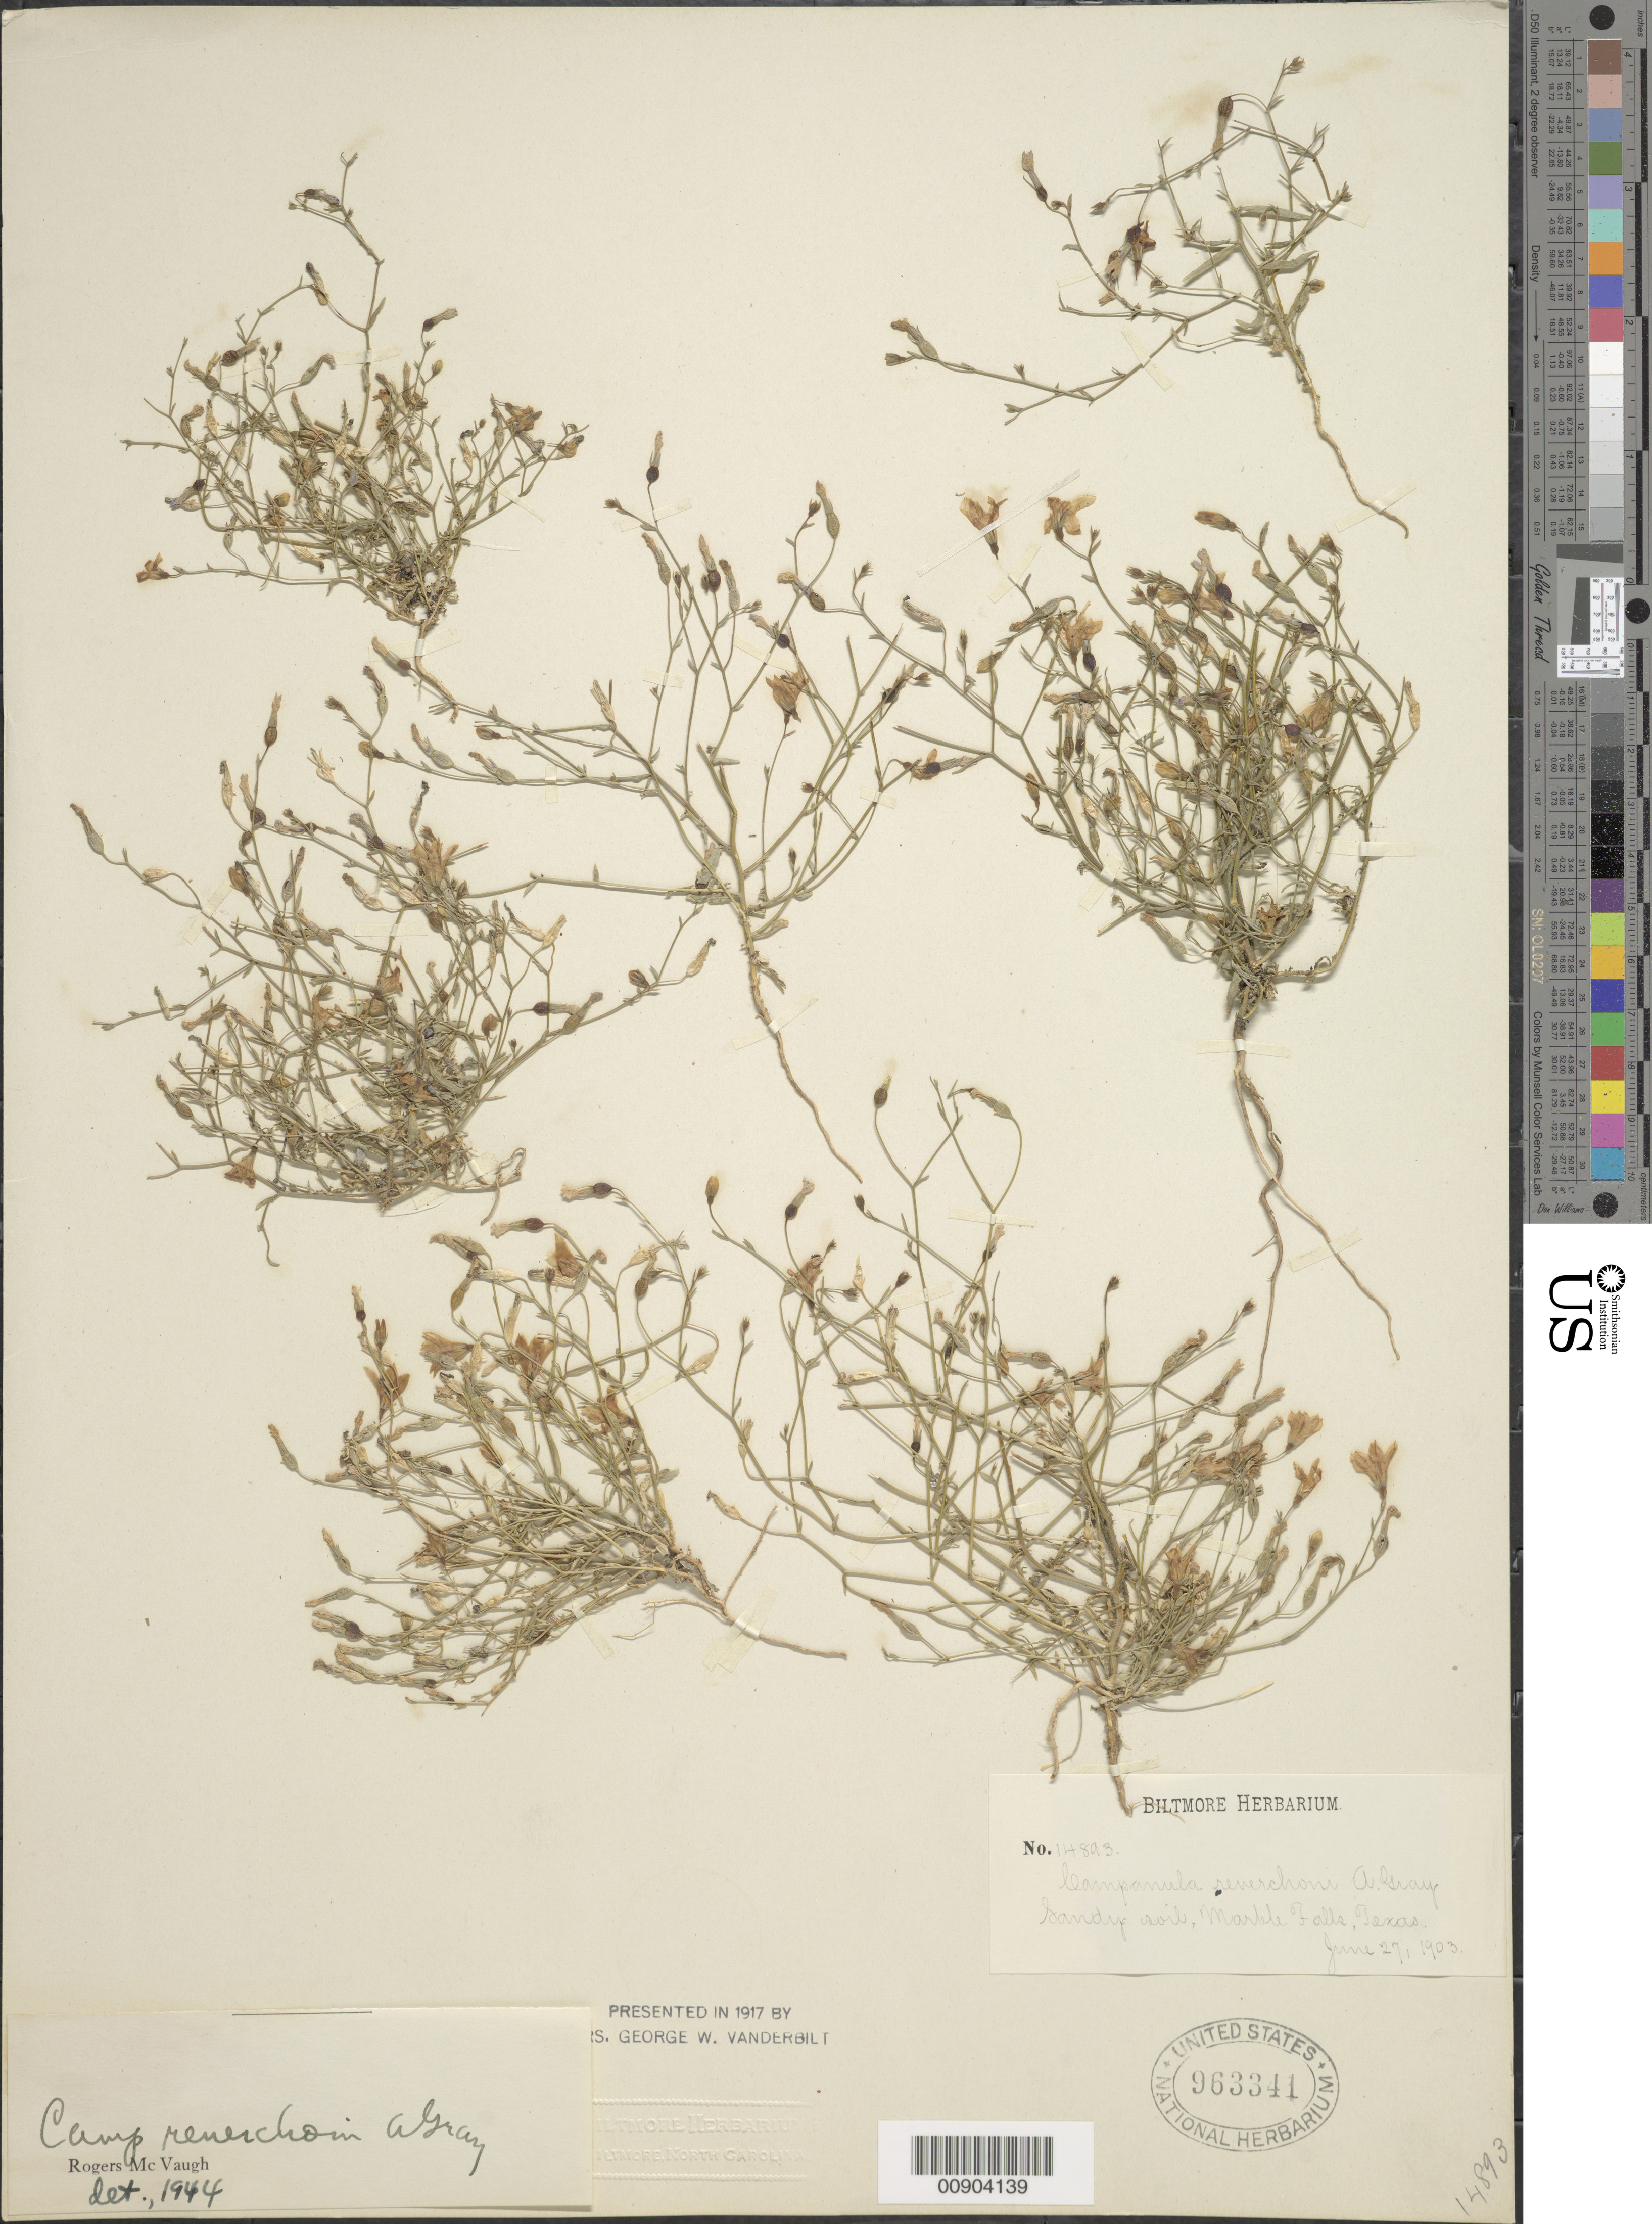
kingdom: Plantae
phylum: Tracheophyta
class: Magnoliopsida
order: Asterales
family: Campanulaceae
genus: Campanula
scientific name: Campanula reverchonii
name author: A. Gray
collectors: ex herb. Biltmore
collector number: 14893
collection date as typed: June 27, 1903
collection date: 1903-06-27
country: United States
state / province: Texas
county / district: Burnet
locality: Marble Falls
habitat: sandy soil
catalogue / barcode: US 963341